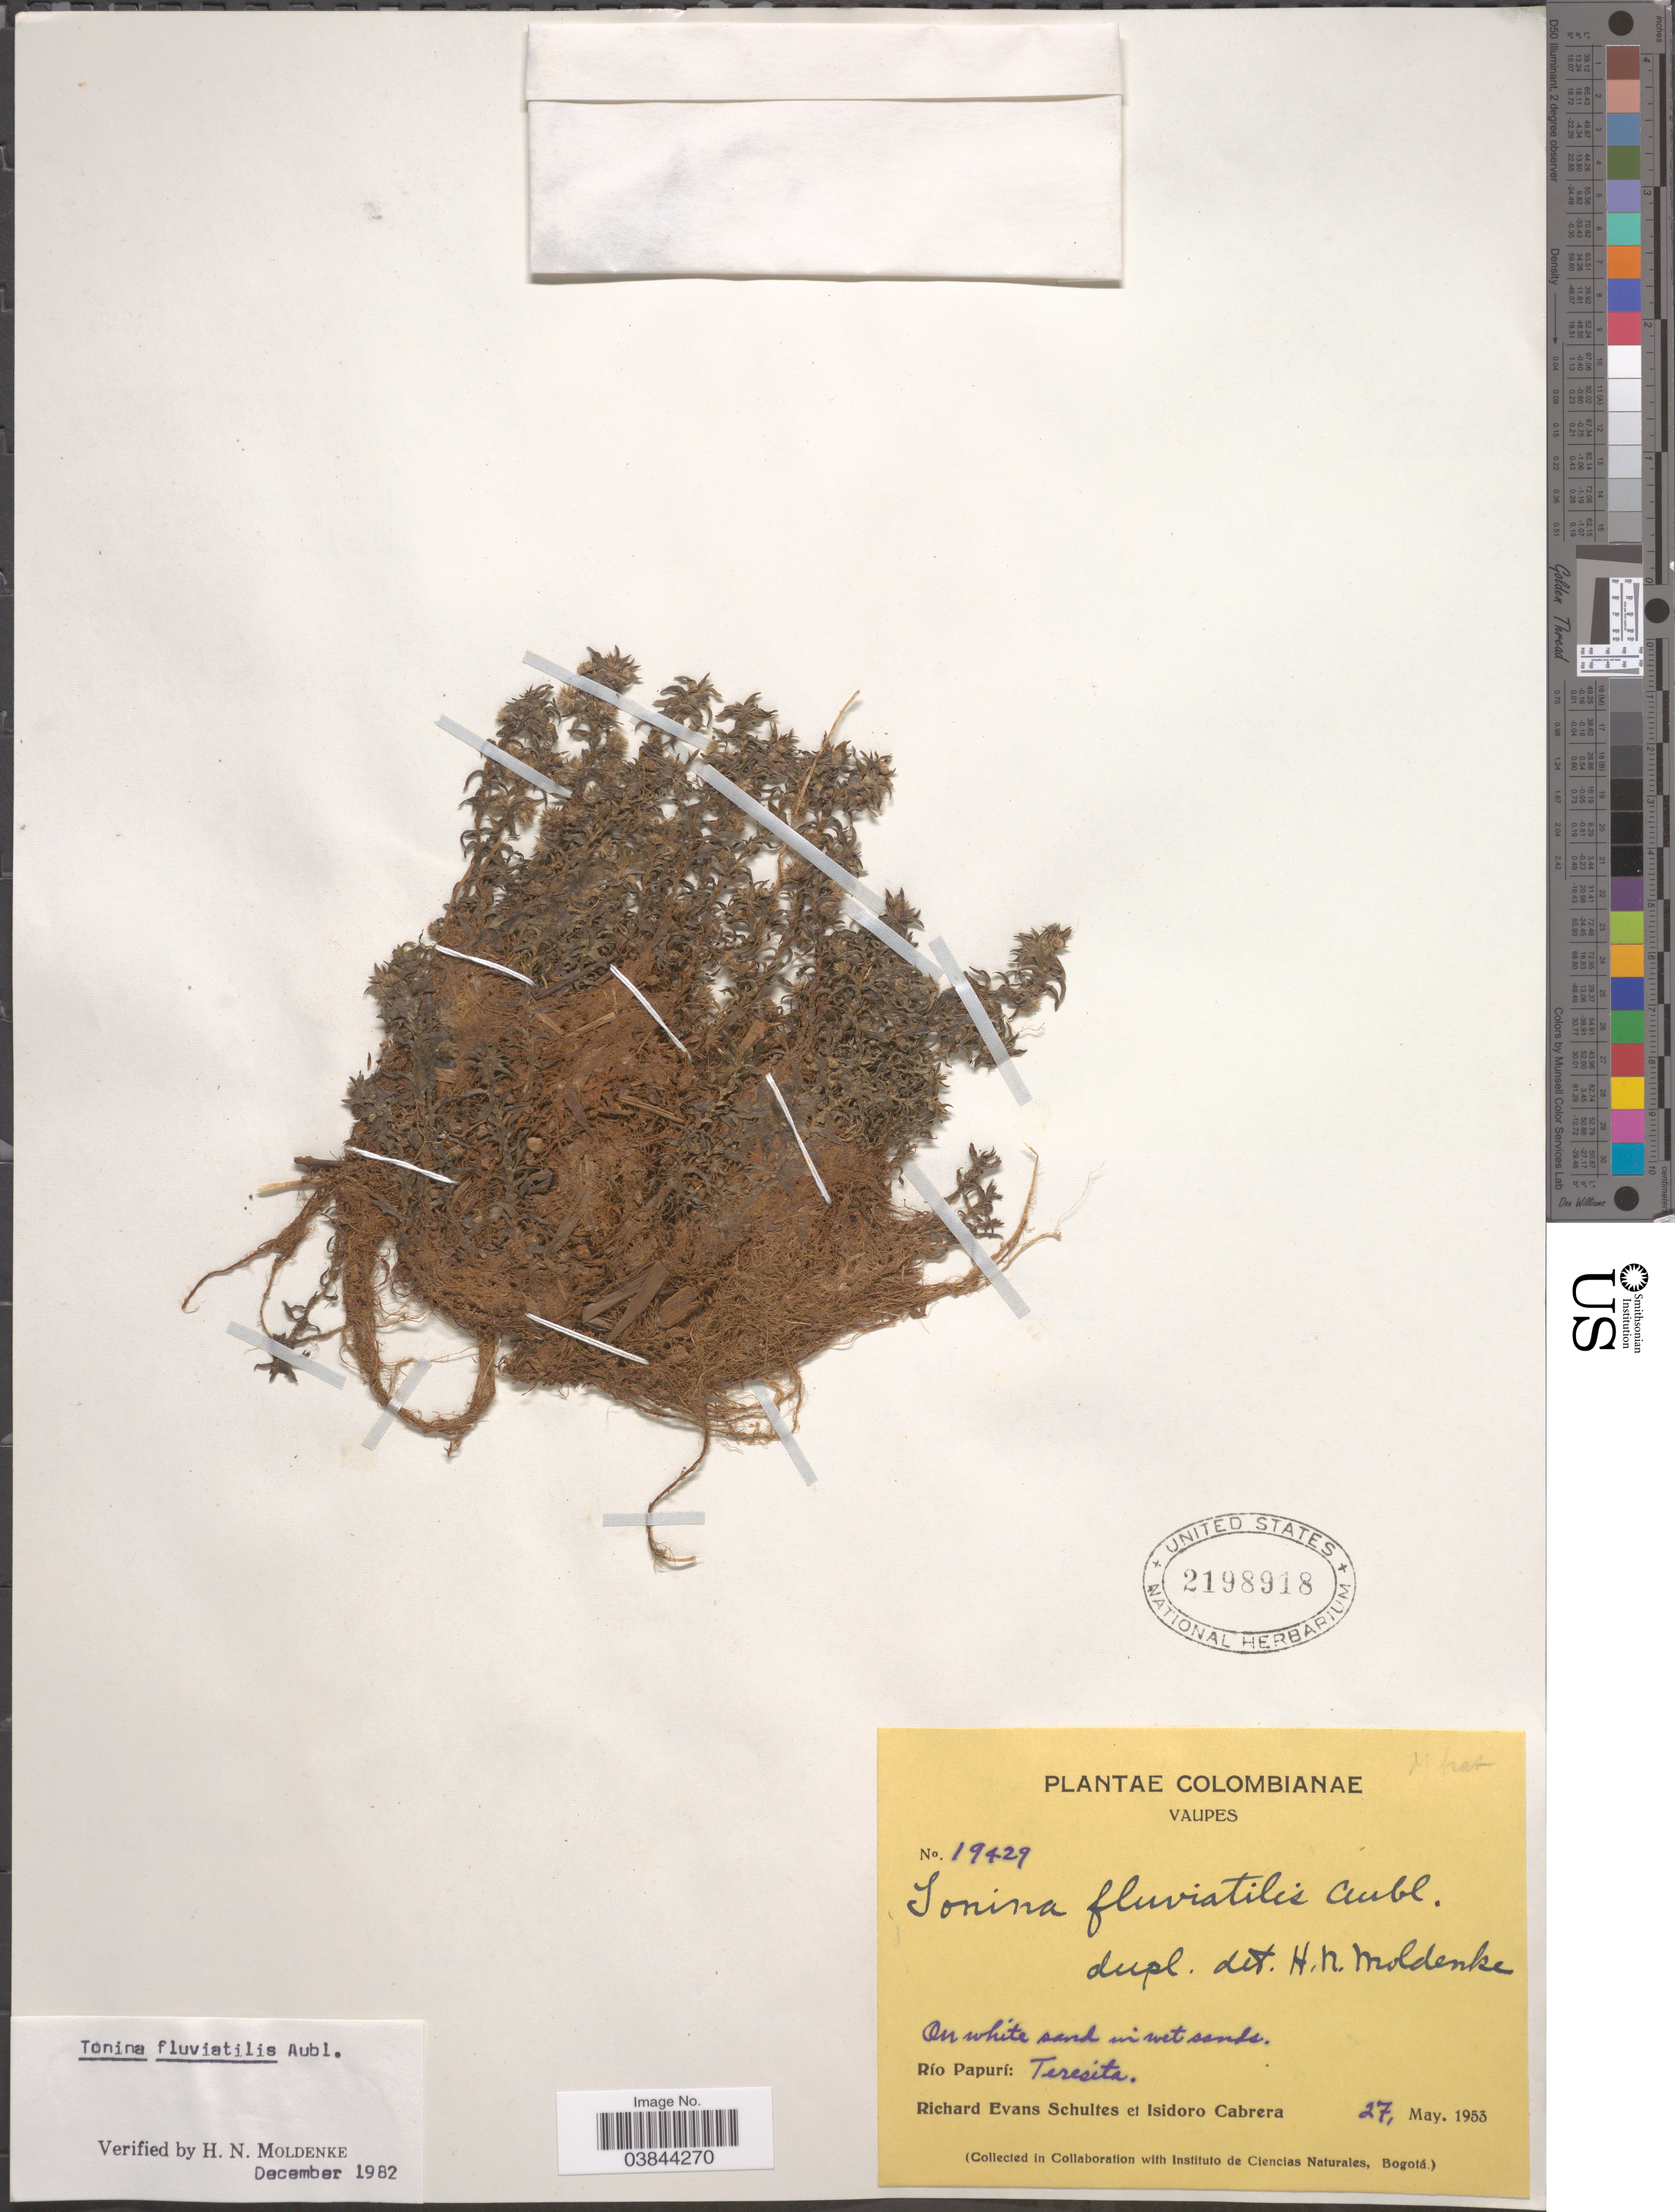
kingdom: Plantae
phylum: Tracheophyta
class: Liliopsida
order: Poales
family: Eriocaulaceae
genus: Tonina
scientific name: Tonina fluviatilis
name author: Aubl.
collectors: R. E. Schultes & I. Cabrera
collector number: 19429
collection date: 1953-05-27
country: Colombia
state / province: Vaupés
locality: Río Papurí: Teresita.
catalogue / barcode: US 2198918